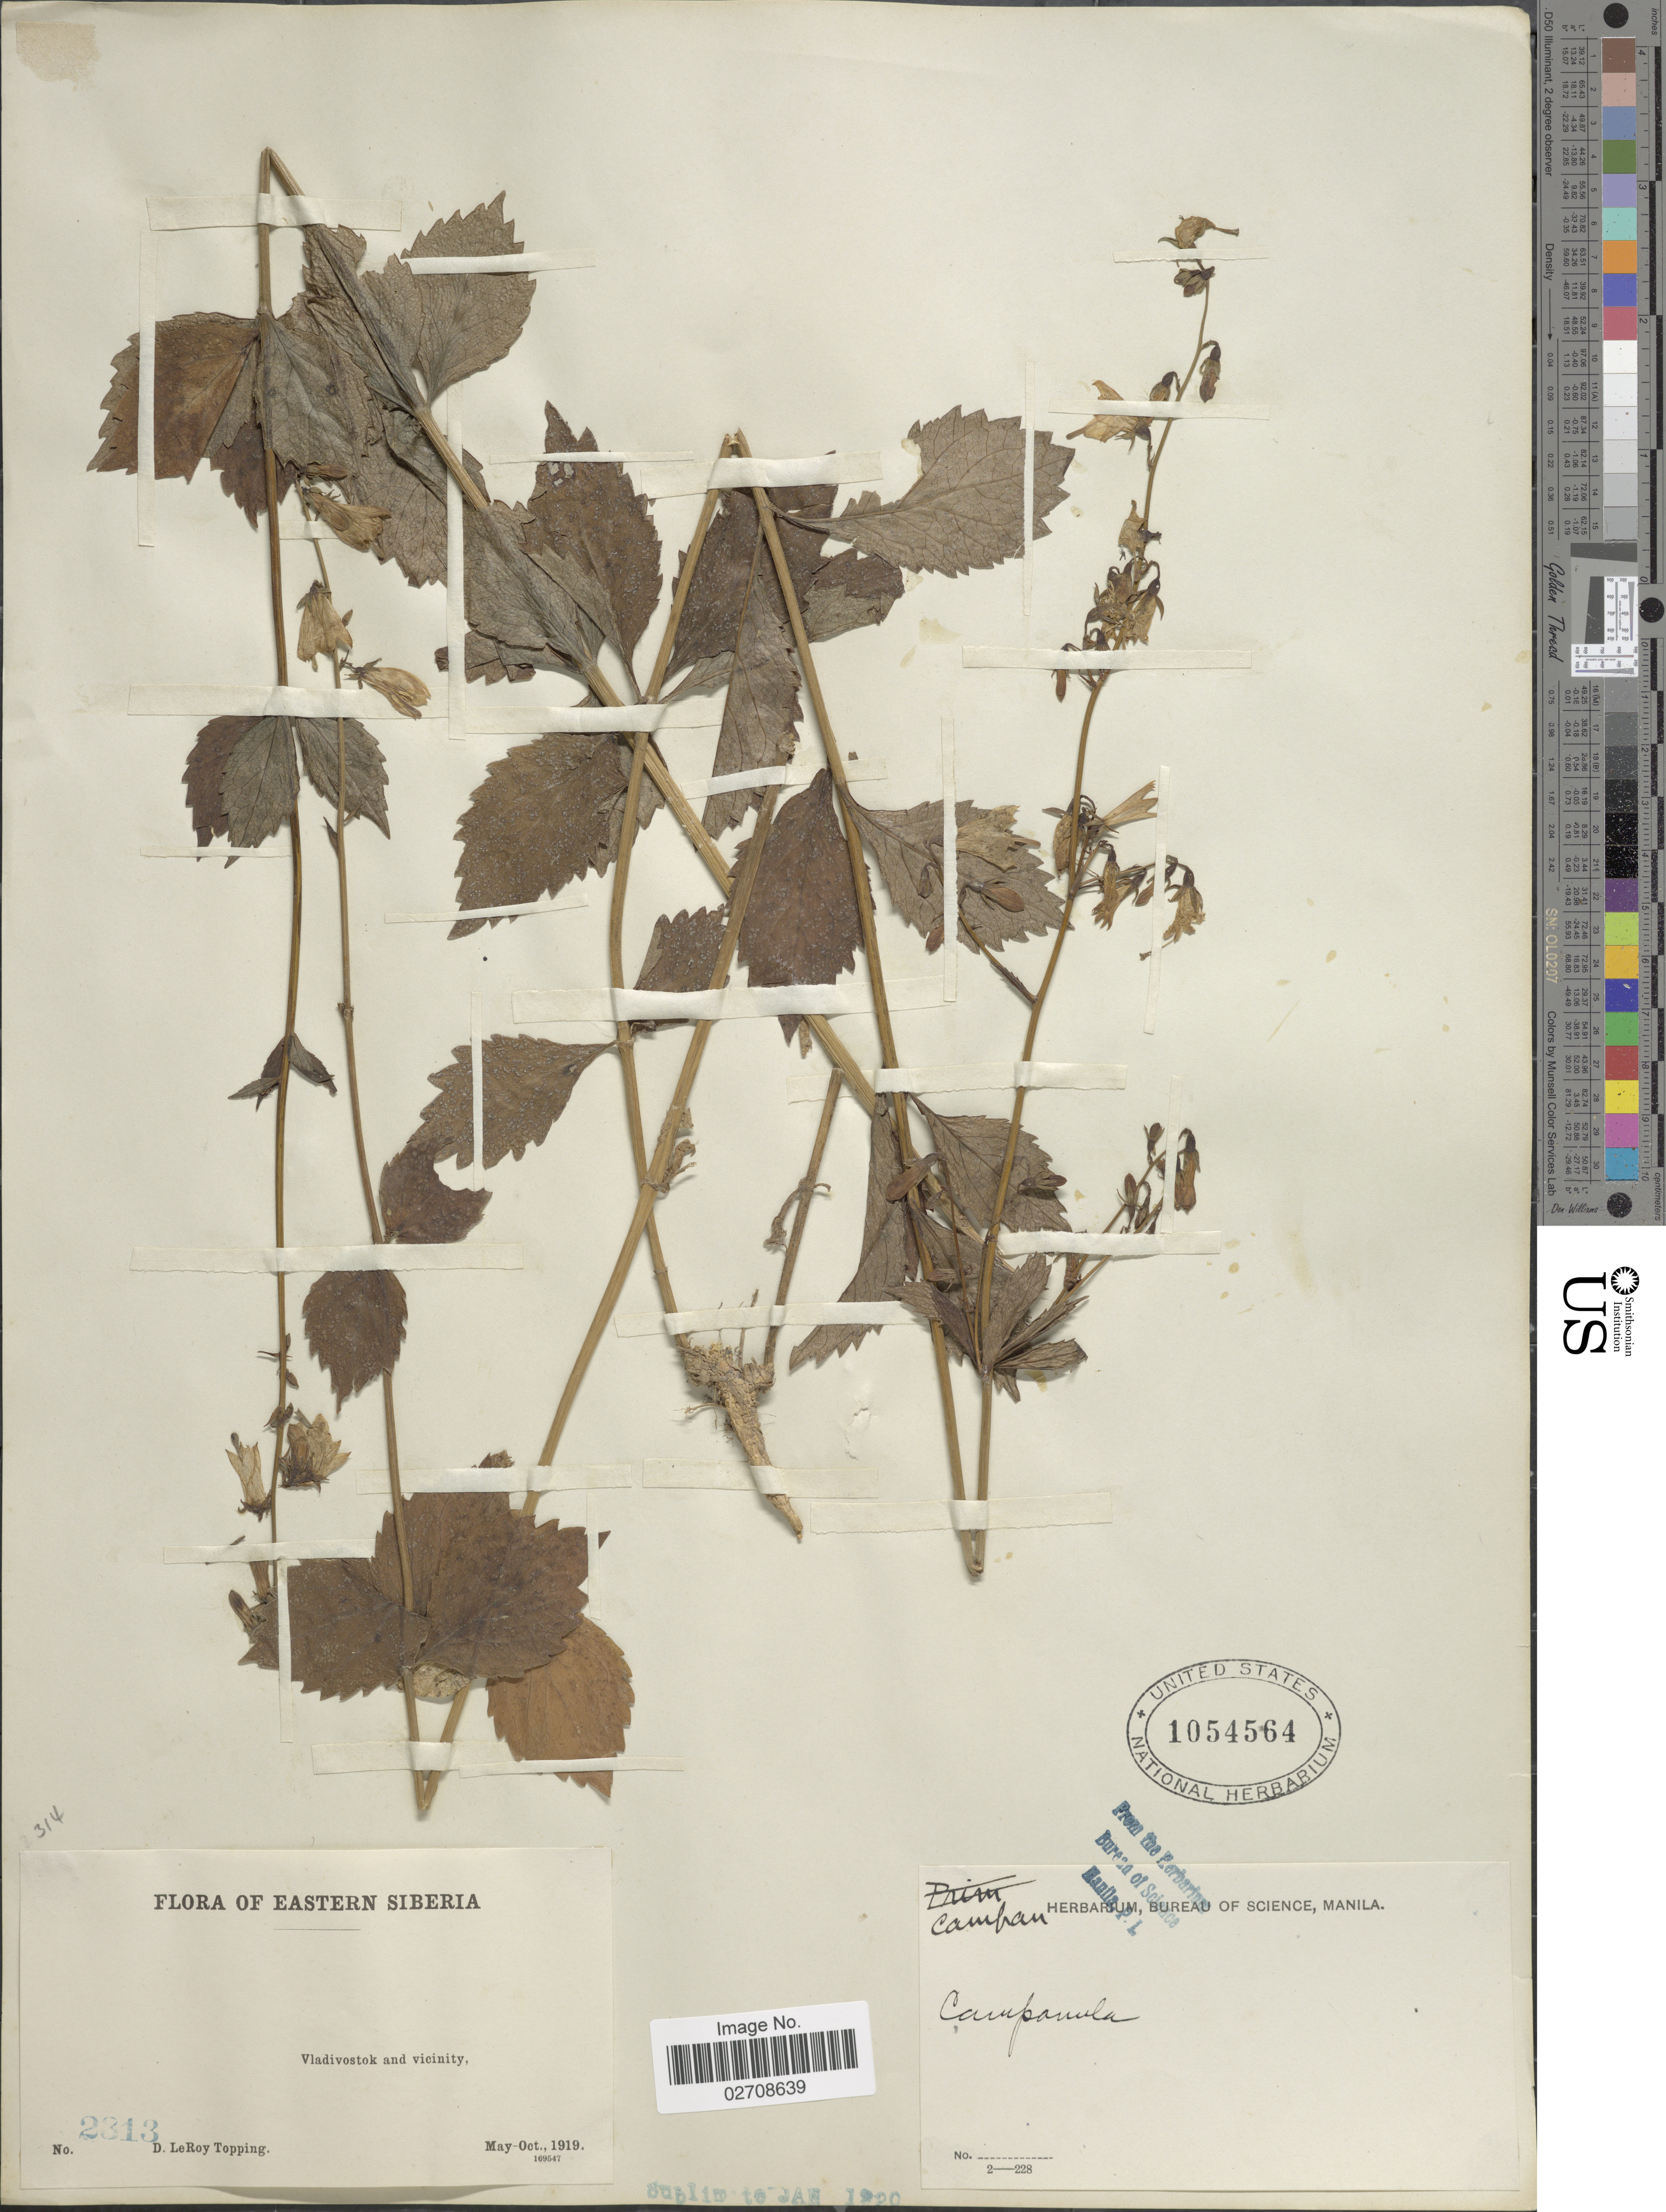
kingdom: Plantae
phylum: Tracheophyta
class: Magnoliopsida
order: Asterales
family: Campanulaceae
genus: Campanula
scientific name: Campanula sp.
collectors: D. L. Topping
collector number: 2313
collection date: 1919-05/1919-10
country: Russian Federation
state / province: Primorsky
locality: Eastern Siberia, Vladivostok and vicinity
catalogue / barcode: US 1054564